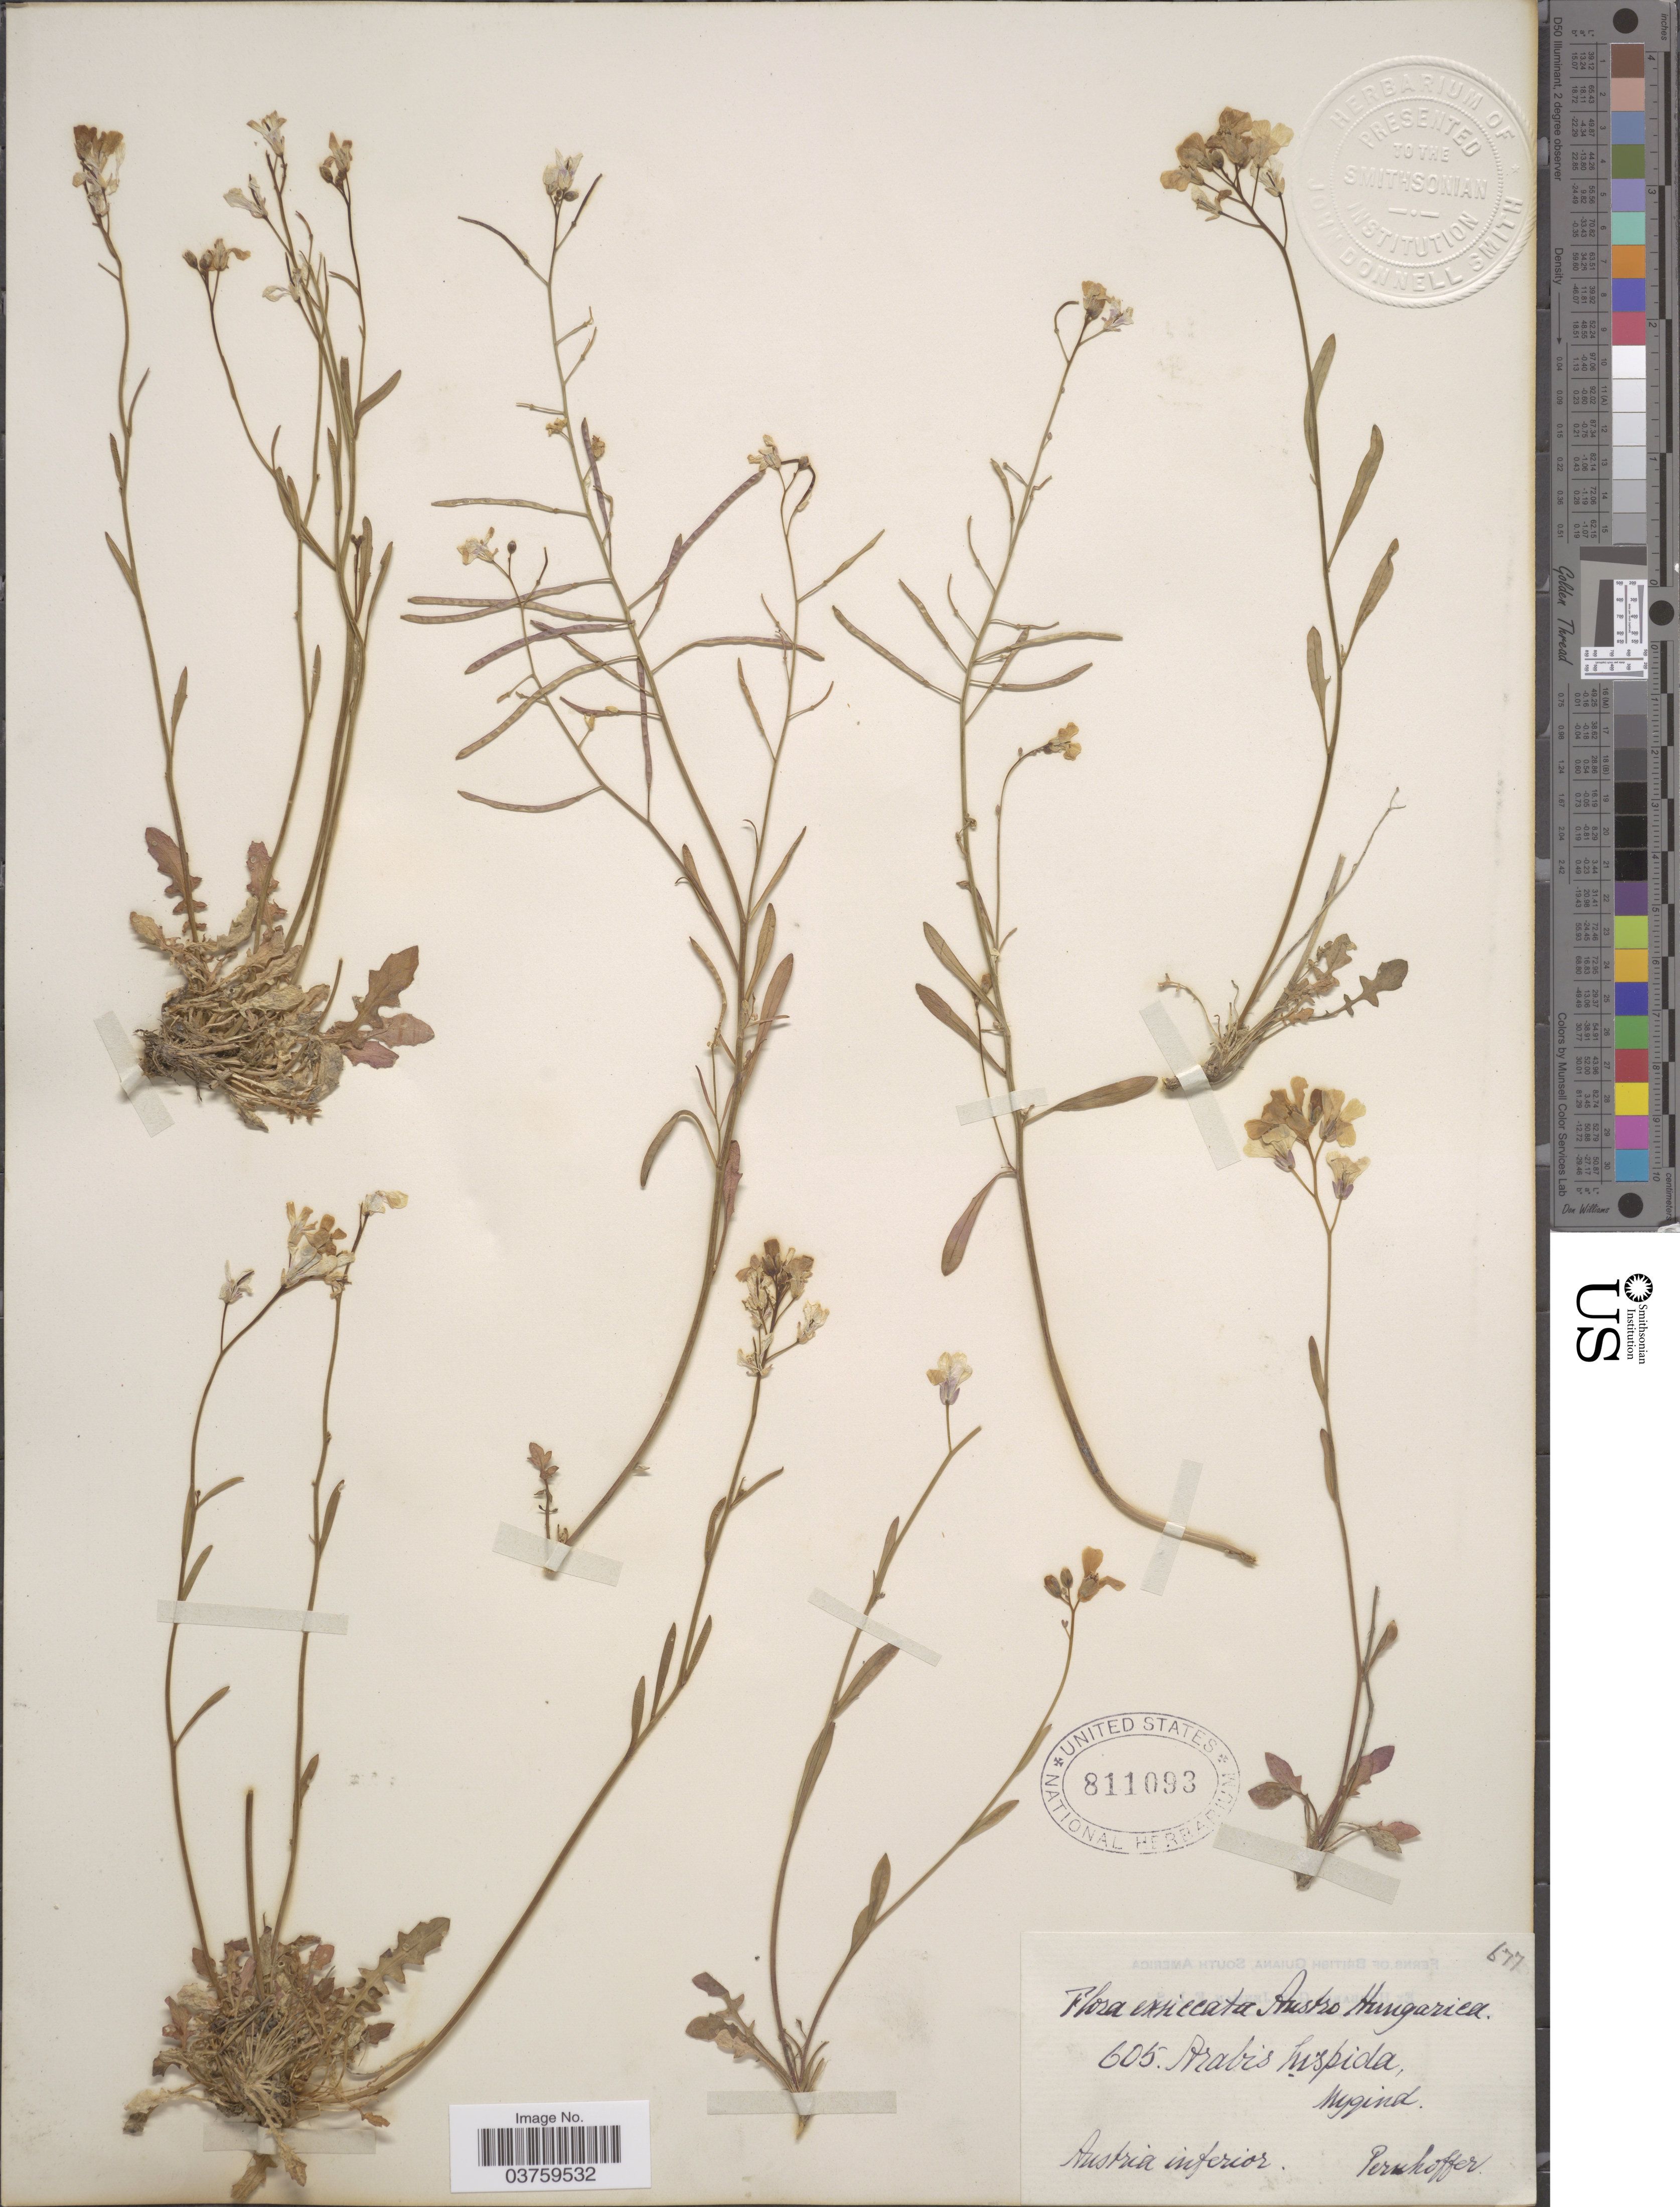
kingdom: Plantae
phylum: Tracheophyta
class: Magnoliopsida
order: Brassicales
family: Brassicaceae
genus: Arabis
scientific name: Arabis hispida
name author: Moench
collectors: Pernhoffer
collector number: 605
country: Austria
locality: Austro Hungariea. Mygind*. Austria inferior.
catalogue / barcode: US 811093